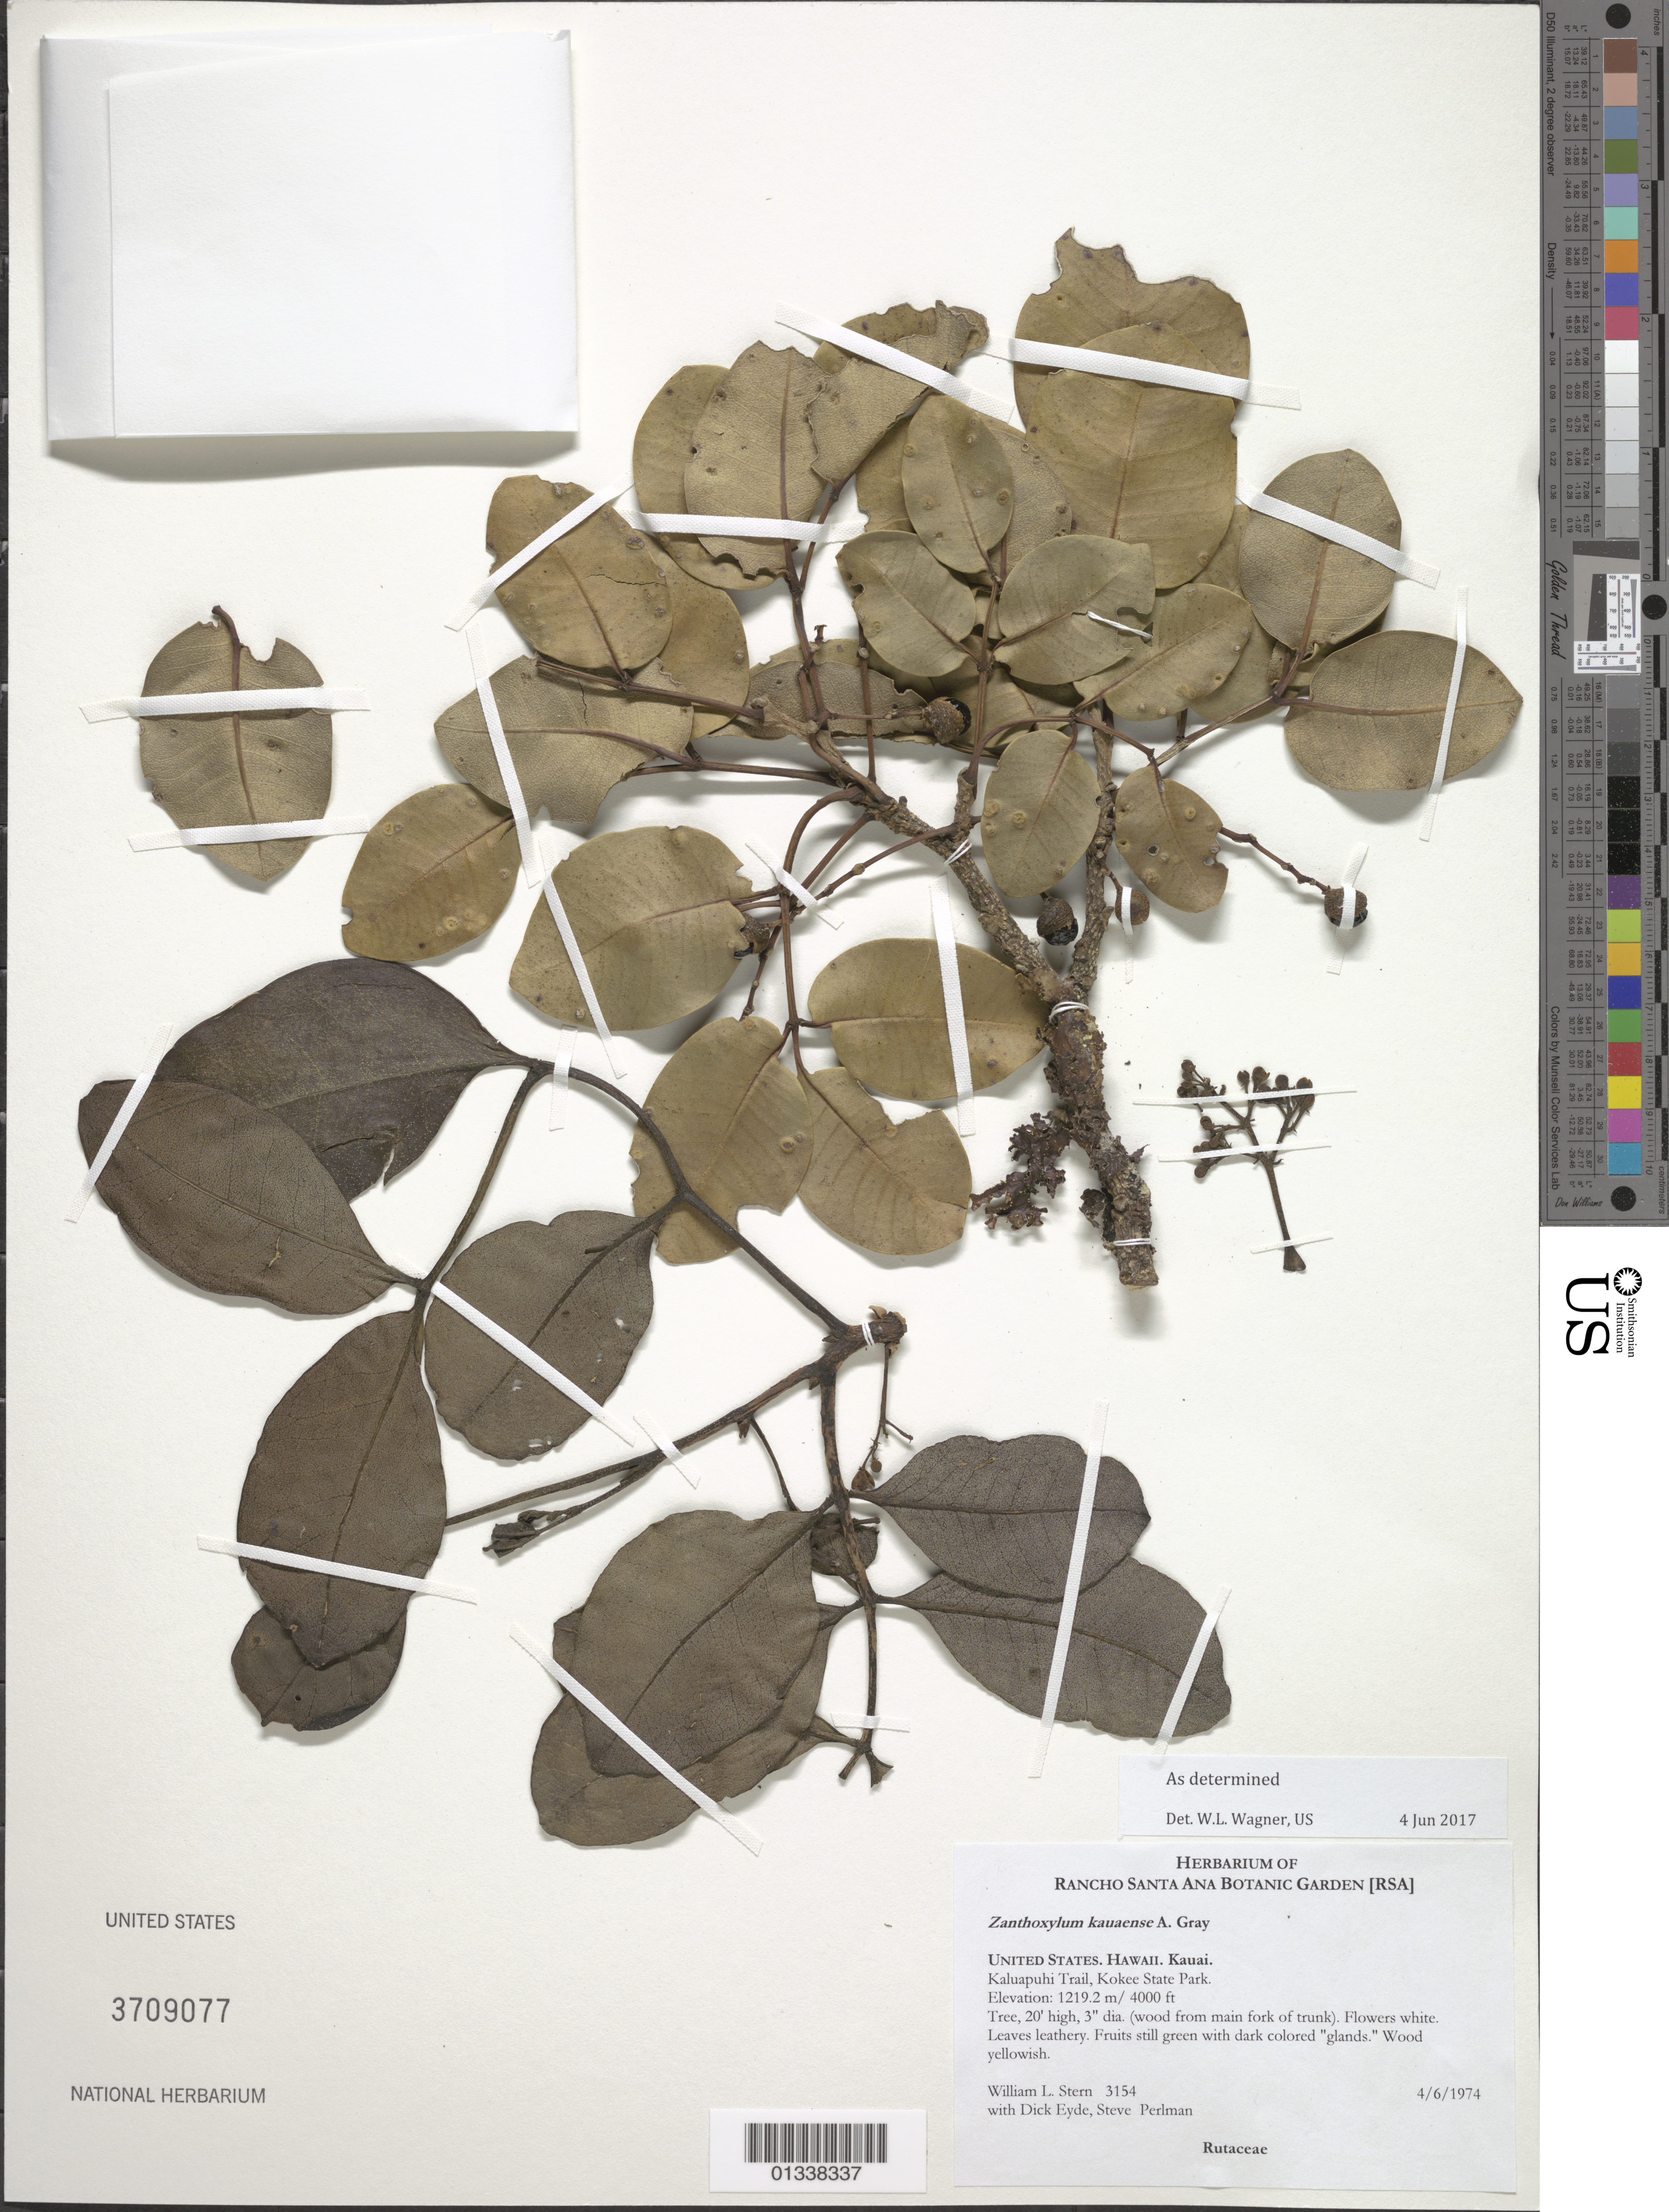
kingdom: Plantae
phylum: Tracheophyta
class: Magnoliopsida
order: Sapindales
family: Rutaceae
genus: Zanthoxylum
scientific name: Zanthoxylum kauaense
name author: A. Gray in Wilkes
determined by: Wagner, W. L., (BOT), Smithsonian Institution - National Museum of Natural History (UNITED STATES)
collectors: W. L. Stern, R. H. Eyde & S. P. Perlman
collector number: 3154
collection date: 1974-04-06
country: United States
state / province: Hawaii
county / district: Kauai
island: Kaua'i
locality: Kaluapuhi Trail, Kokee State Park.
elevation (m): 1219.2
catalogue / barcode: US 3709077